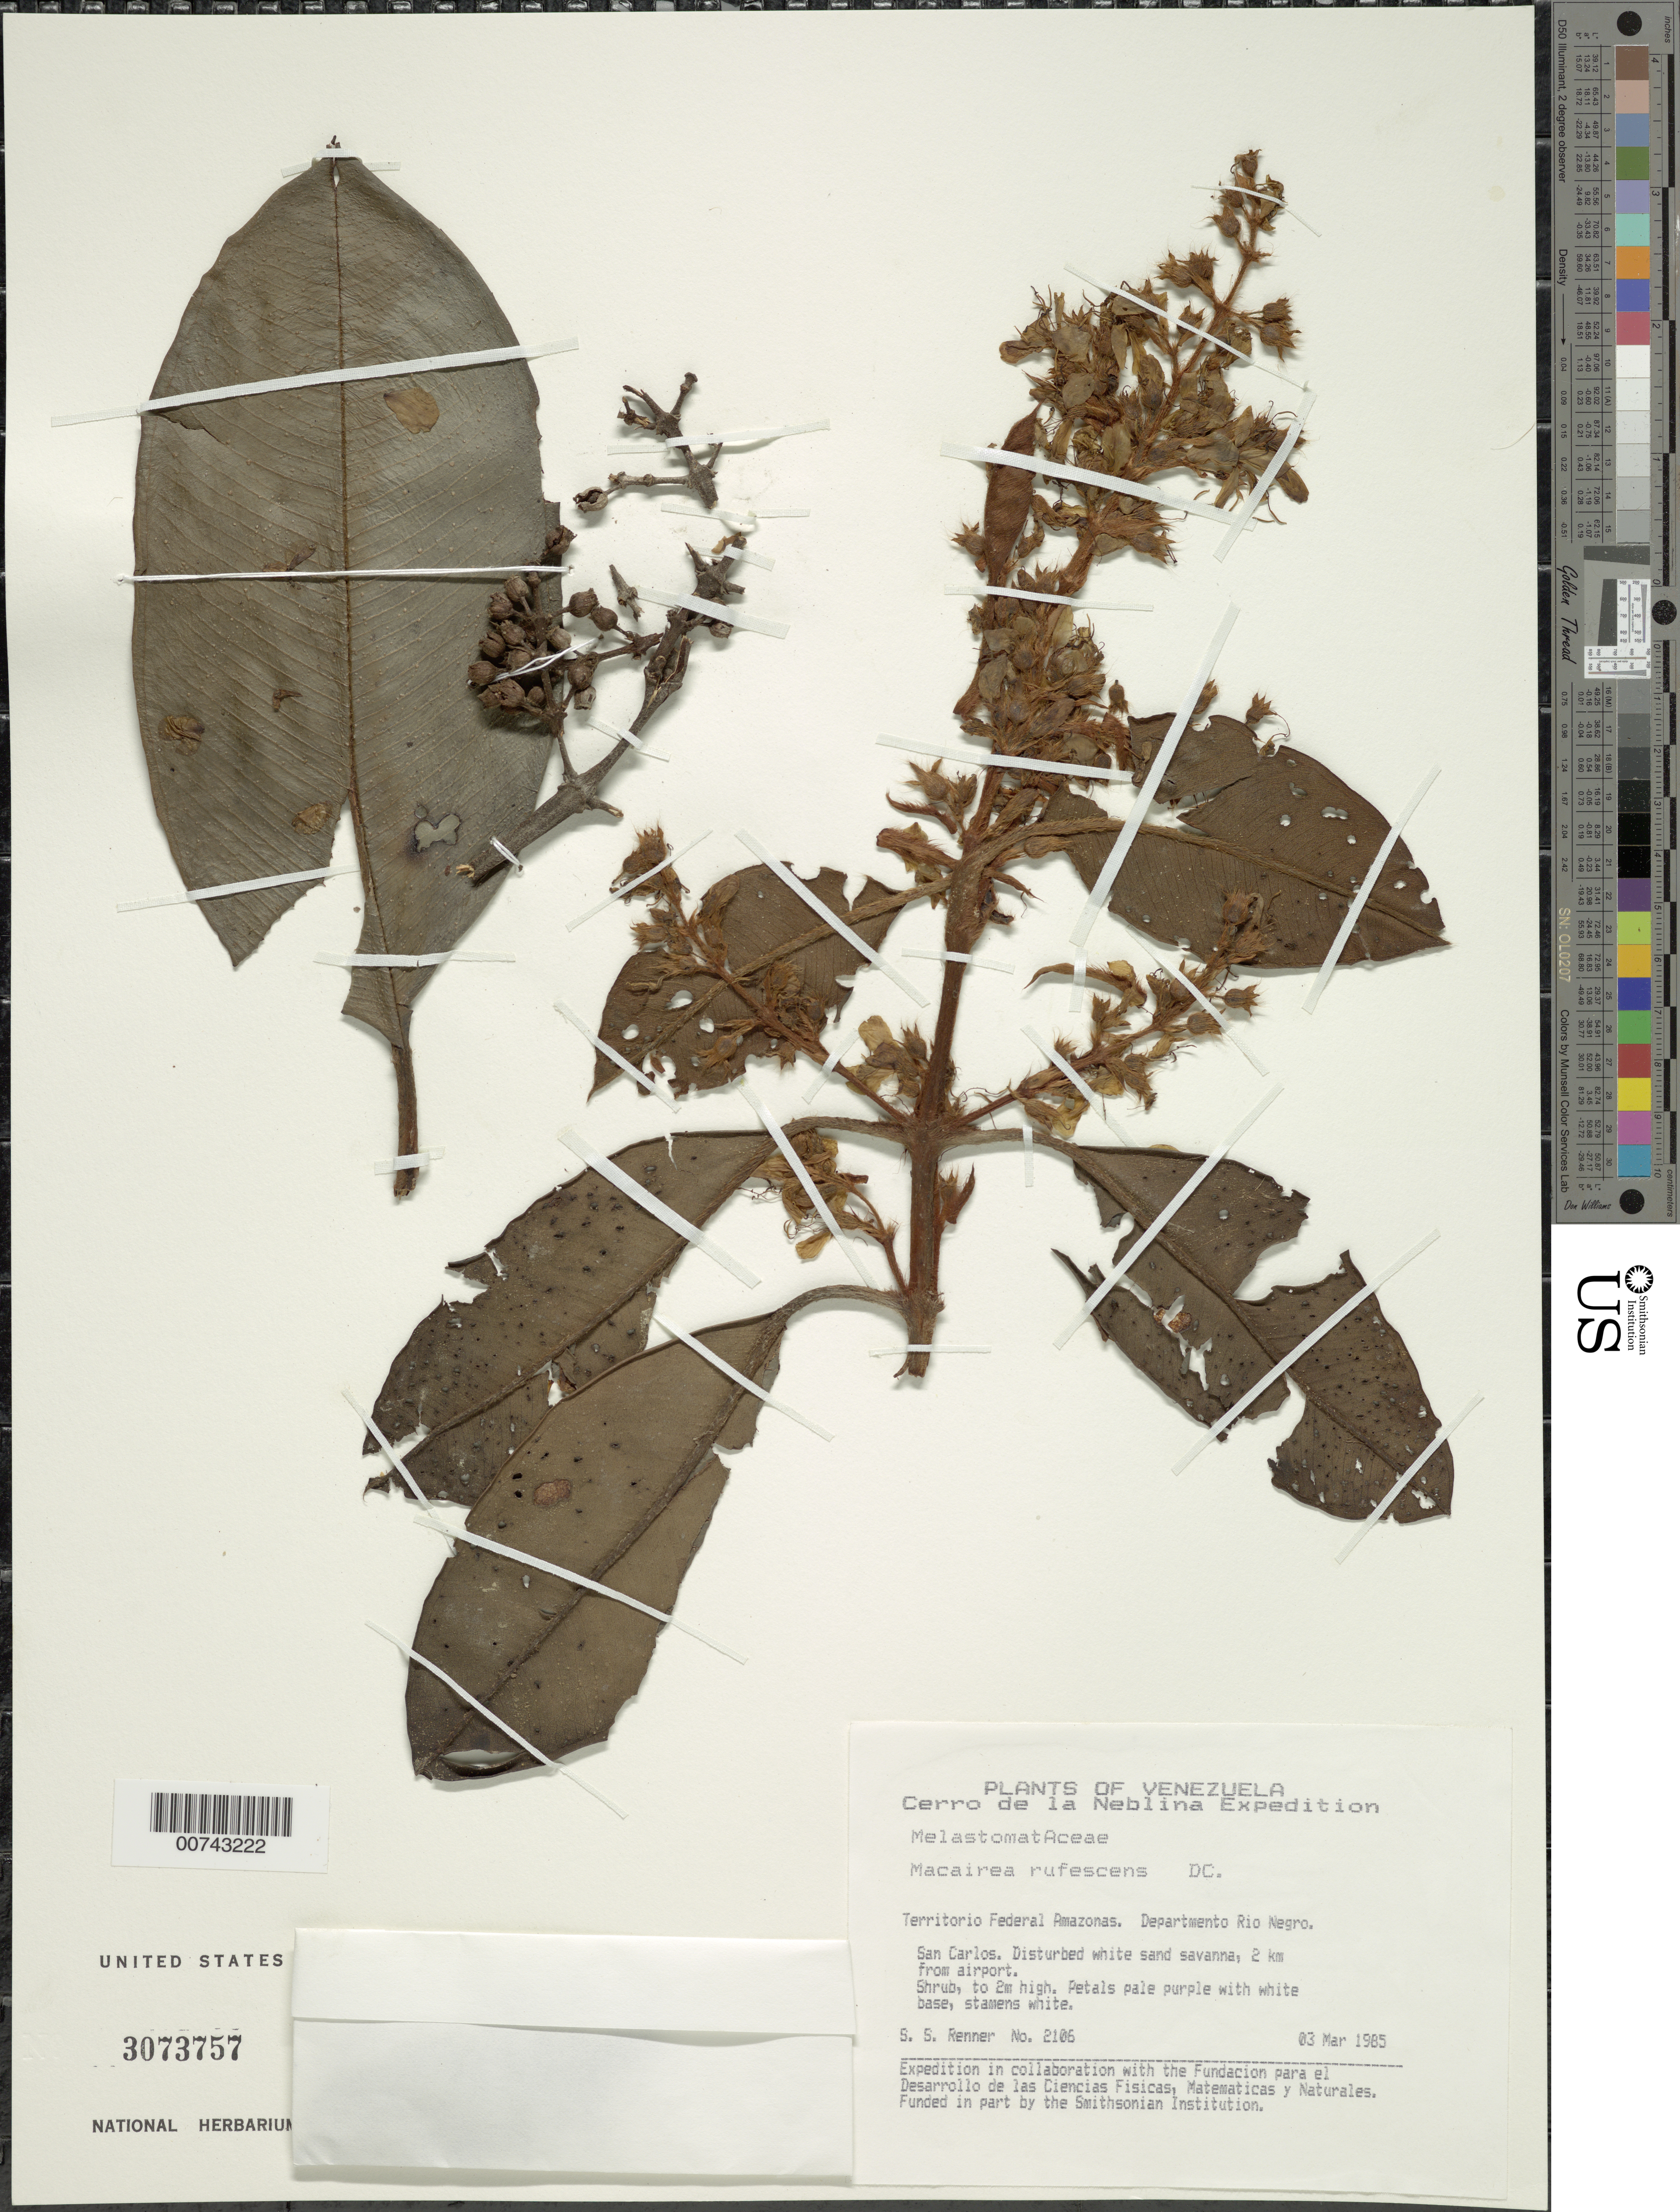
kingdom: Plantae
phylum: Tracheophyta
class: Magnoliopsida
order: Myrtales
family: Melastomataceae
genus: Macairea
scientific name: Macairea rufescens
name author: DC.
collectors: S. S. Renner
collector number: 2106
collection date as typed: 3-Mar-85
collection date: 1985-03-03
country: Venezuela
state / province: Amazonas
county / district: Río Negro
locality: San Carlos de Río Negro, 2 km from airport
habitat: Disturbed white sand savana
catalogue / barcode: US 3073757